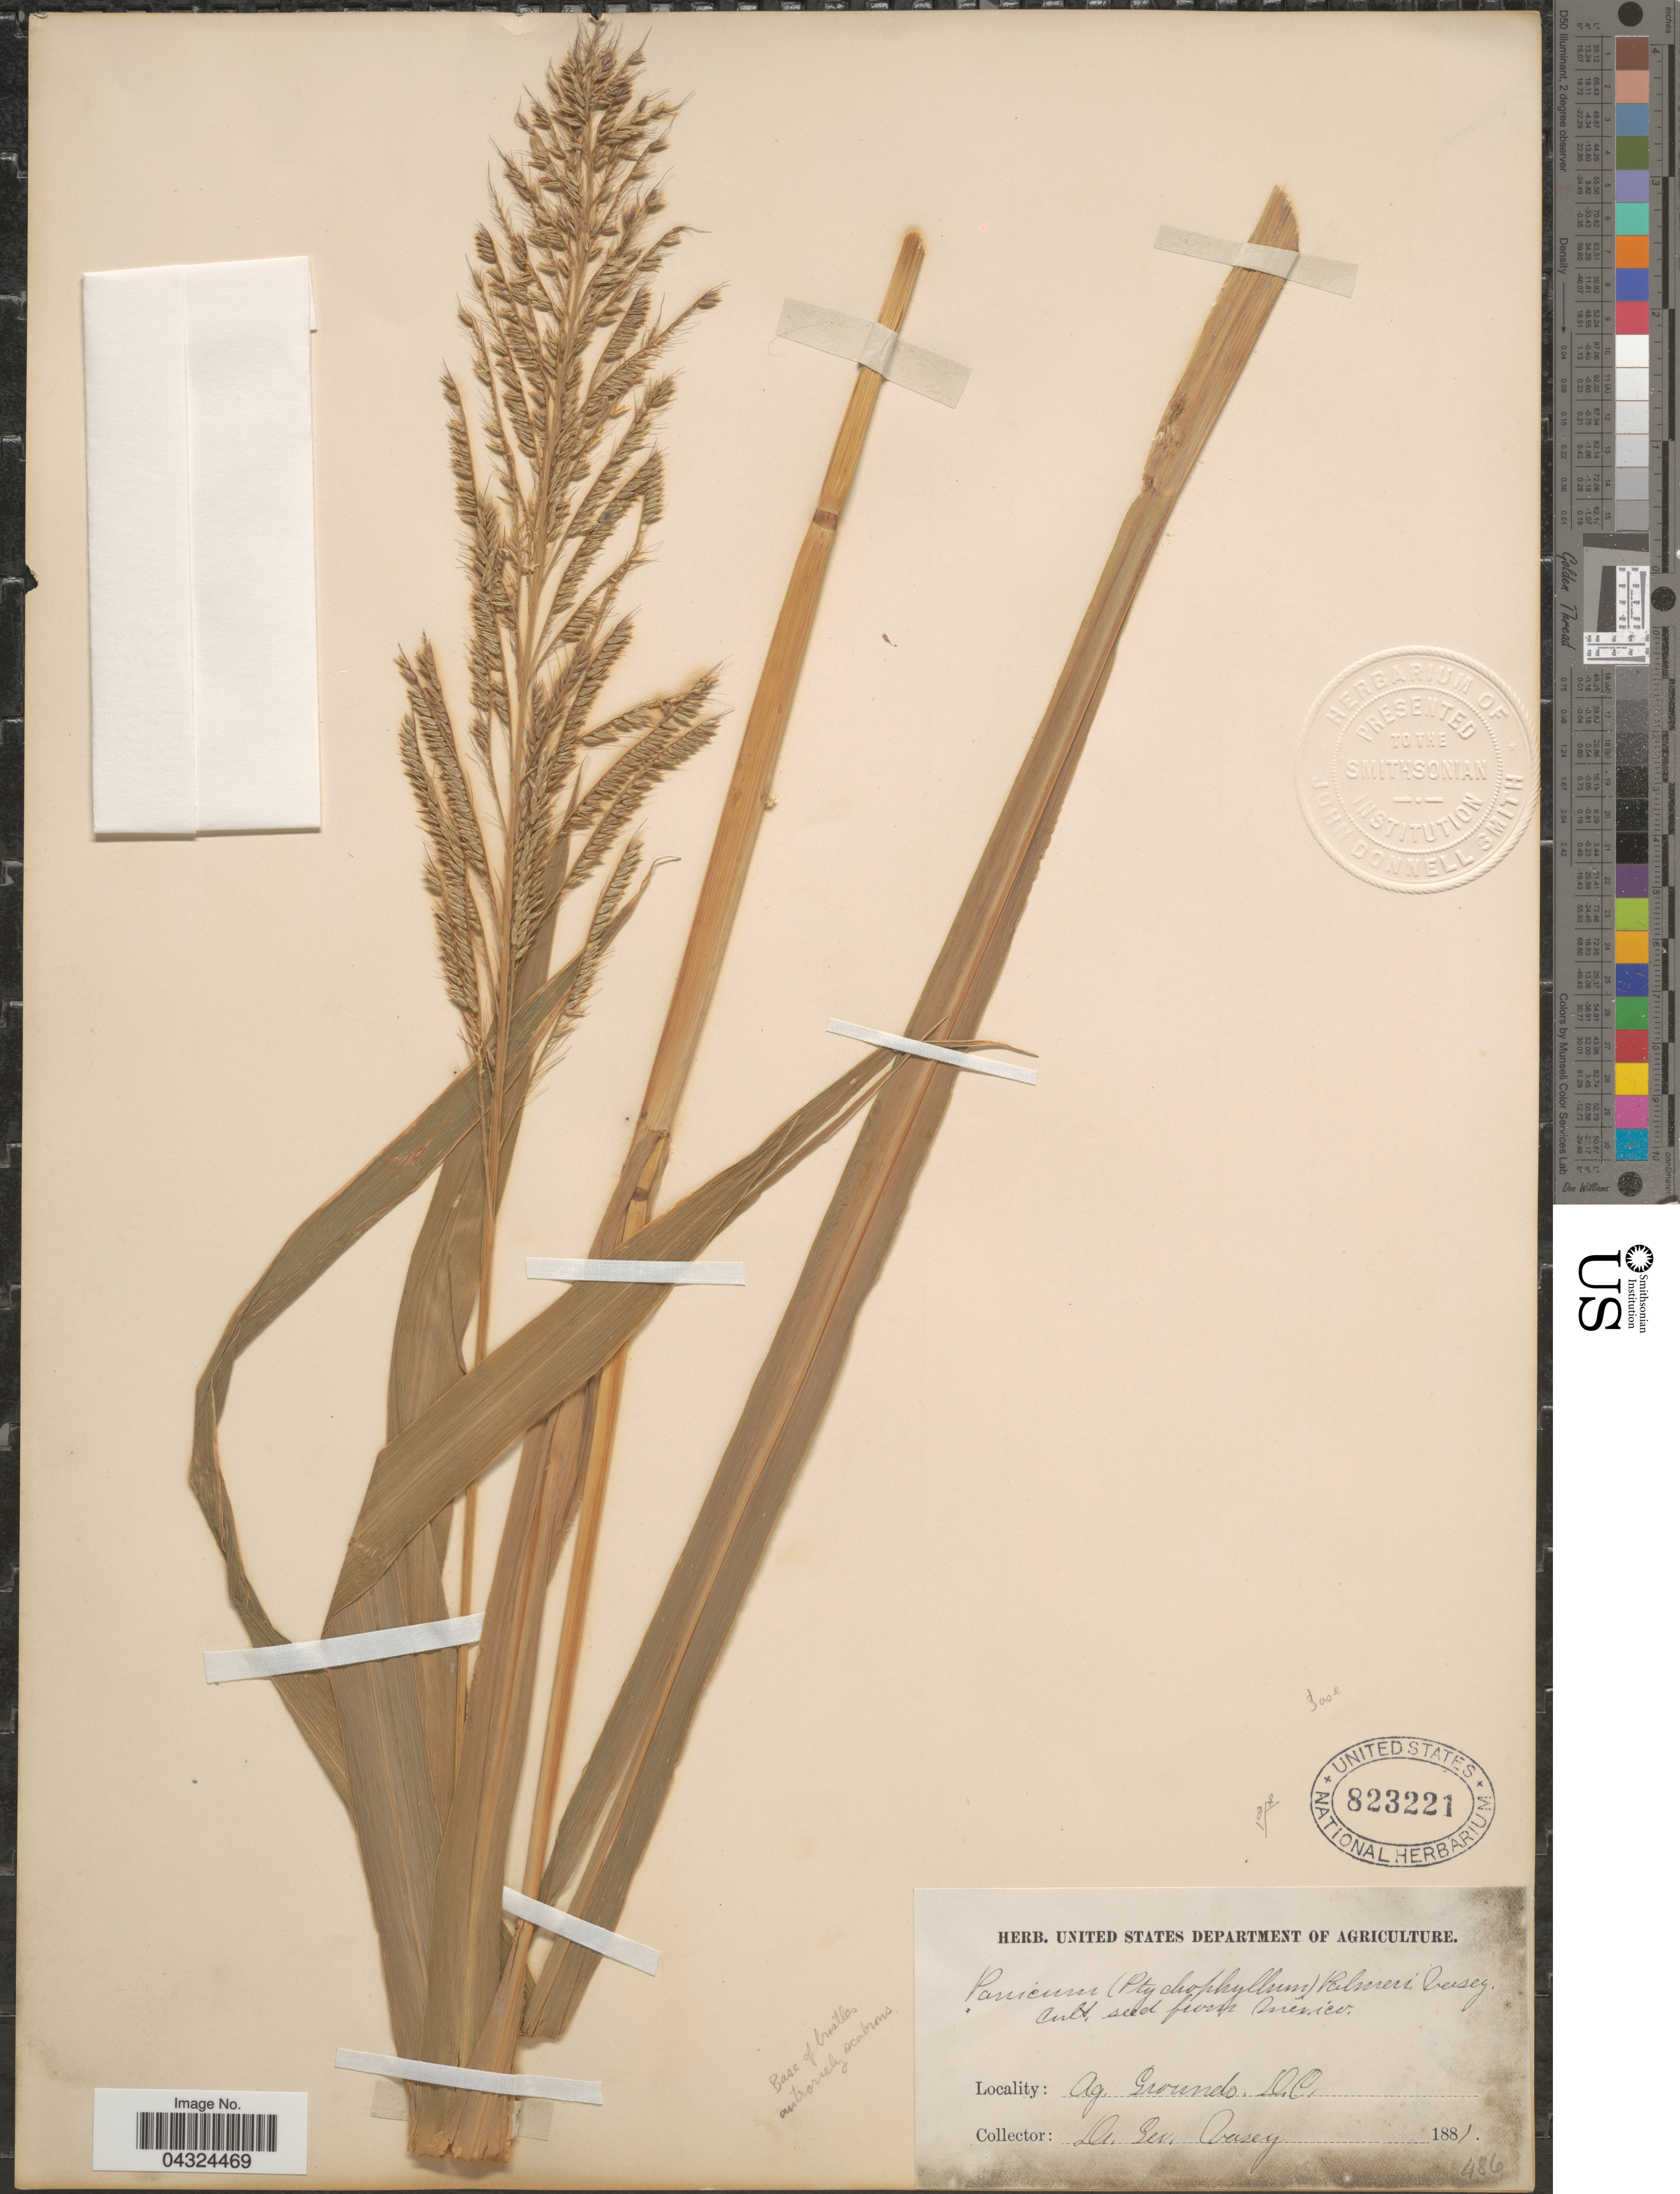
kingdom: Plantae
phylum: Tracheophyta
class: Liliopsida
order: Poales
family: Poaceae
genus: Ixophorus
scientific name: Ixophorus unisetus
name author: (J. Presl) Schltdl.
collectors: G. R. Vasey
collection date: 1881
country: United States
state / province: District of Columbia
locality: Ag. Grounds. D.C.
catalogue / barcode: US 823221